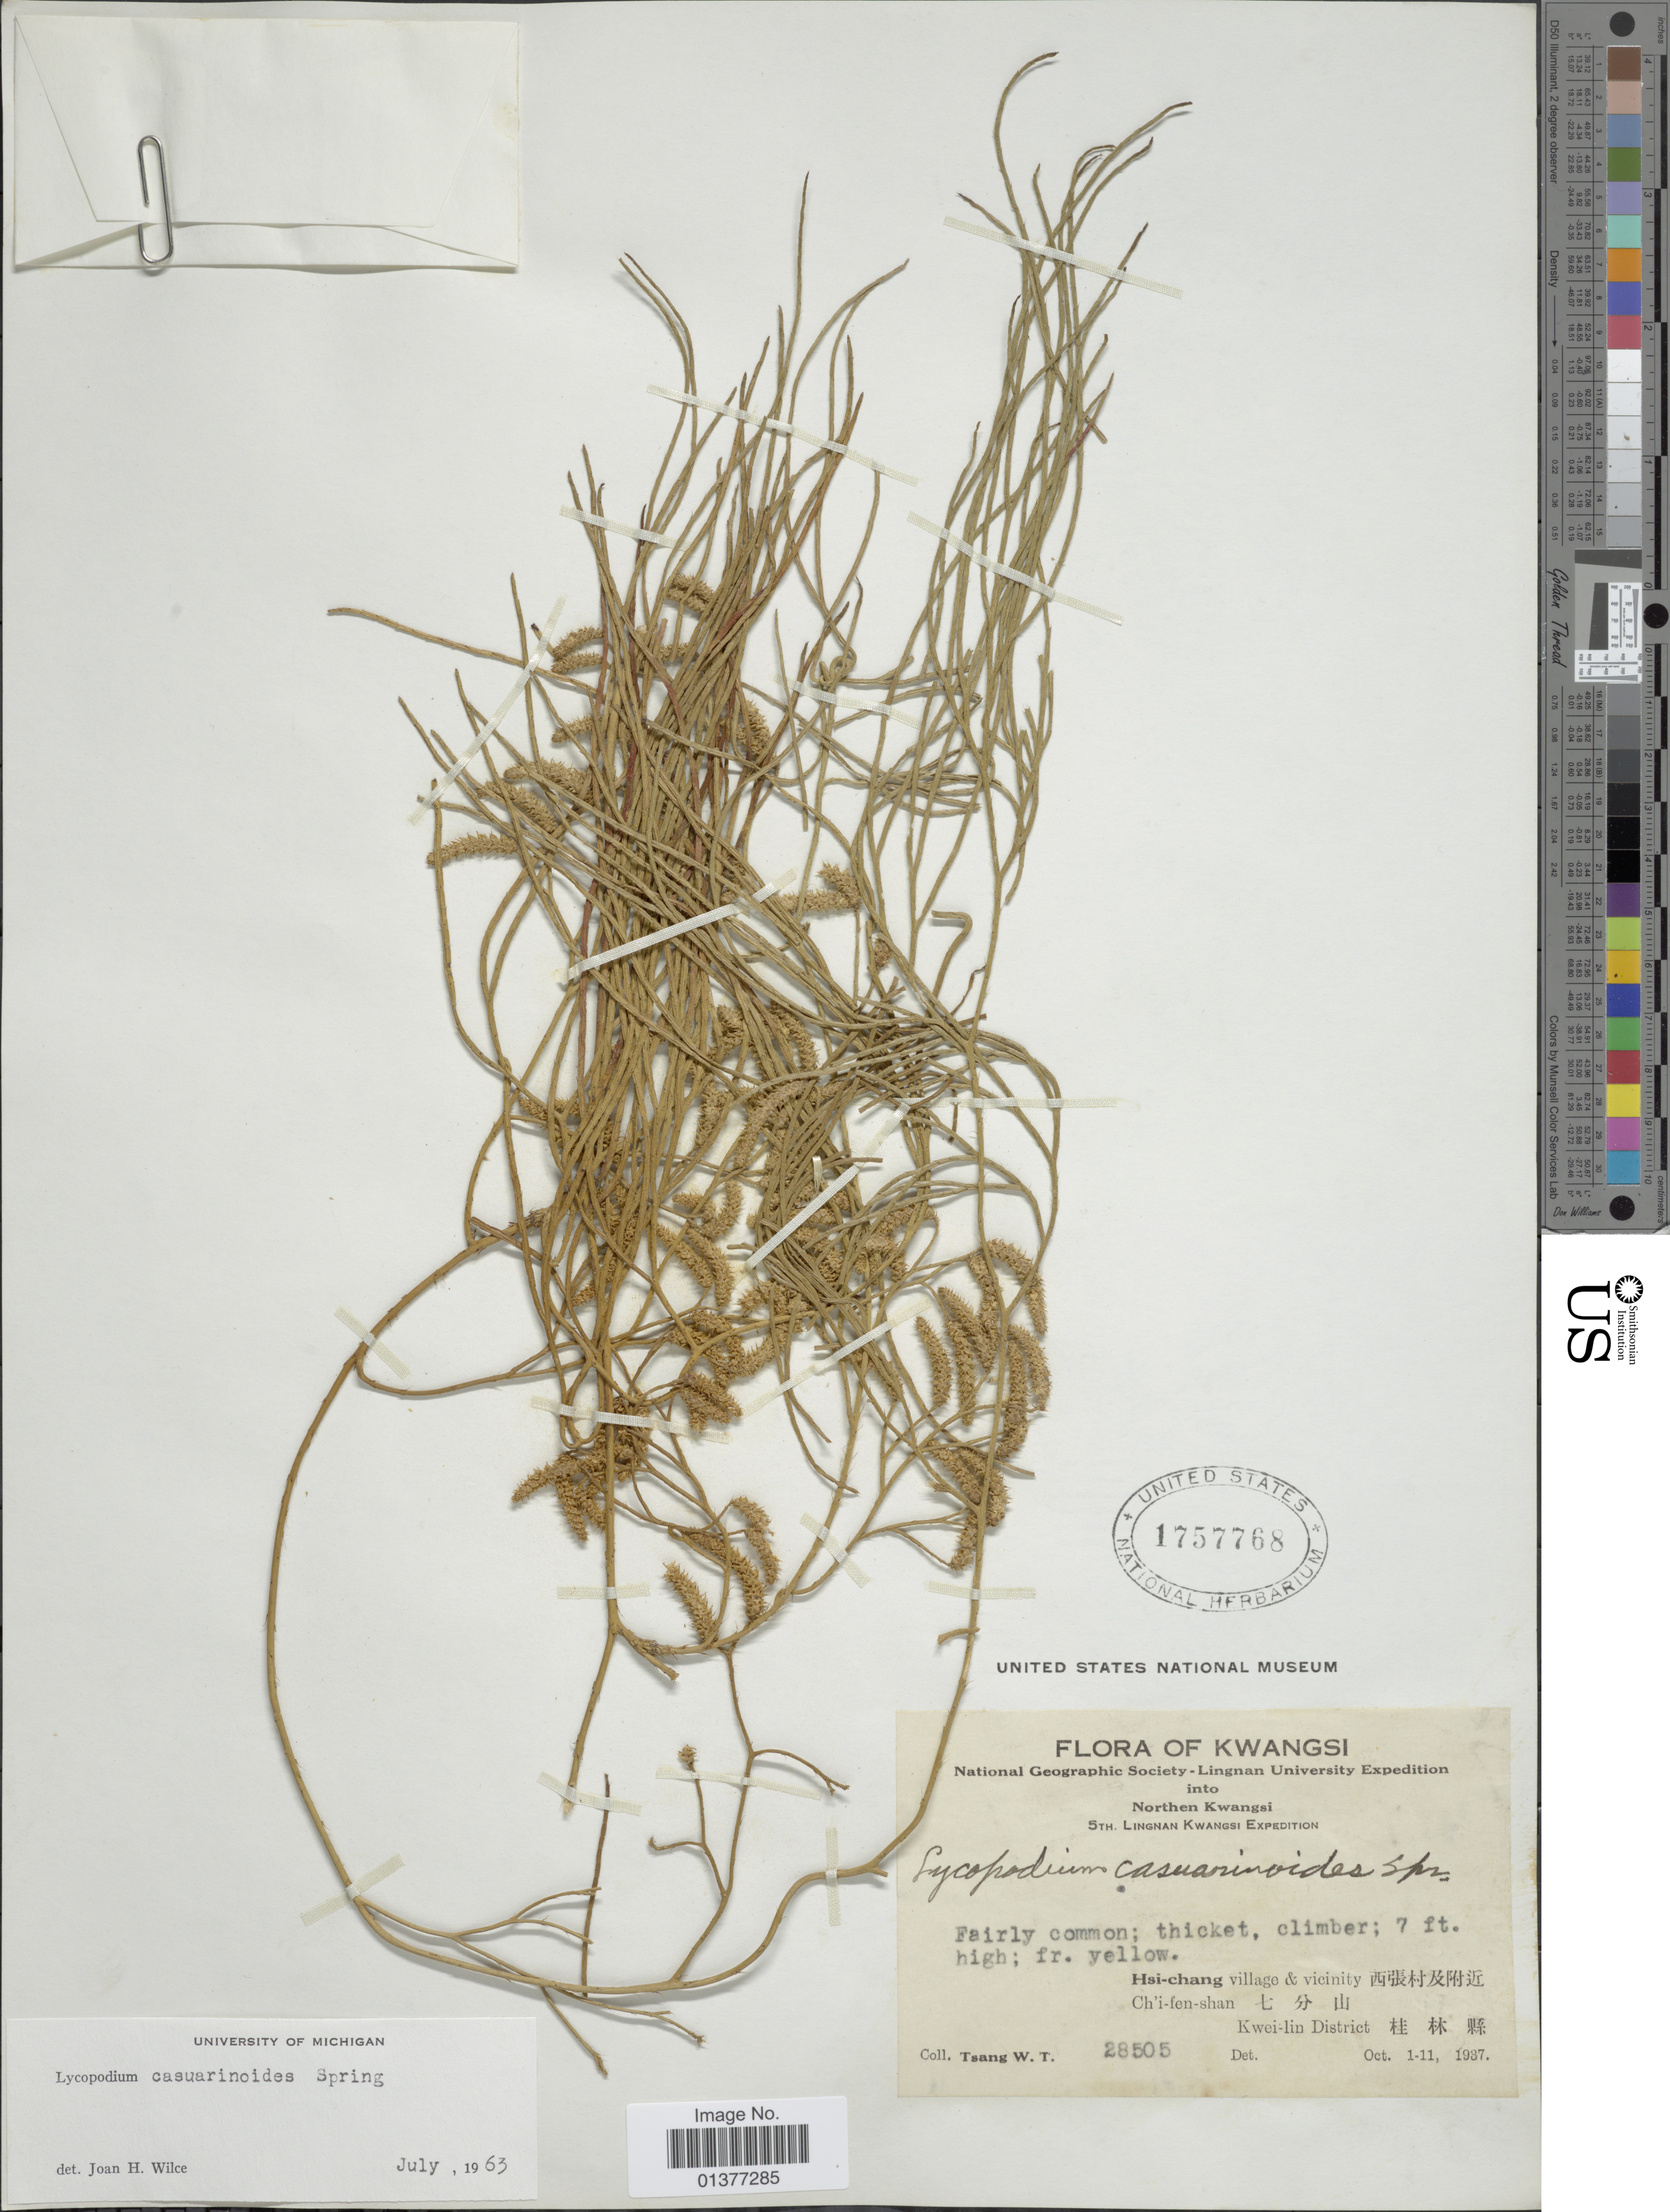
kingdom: Plantae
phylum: Tracheophyta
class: Lycopodiopsida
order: Lycopodiales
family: Lycopodiaceae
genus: Lycopodiastrum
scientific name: Lycopodiastrum casuarinoides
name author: (Spring) Holub ex R.D. Dixit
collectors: W. T. Tsang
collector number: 28505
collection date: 1937-10-01/1937-10-11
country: China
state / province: Guangxi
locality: Kwangsi, Northern Kwangsi, Hsi-chang village & vicinity, Ch'i-fen-shan, Kwei-lin district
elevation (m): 2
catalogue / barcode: US 1757768